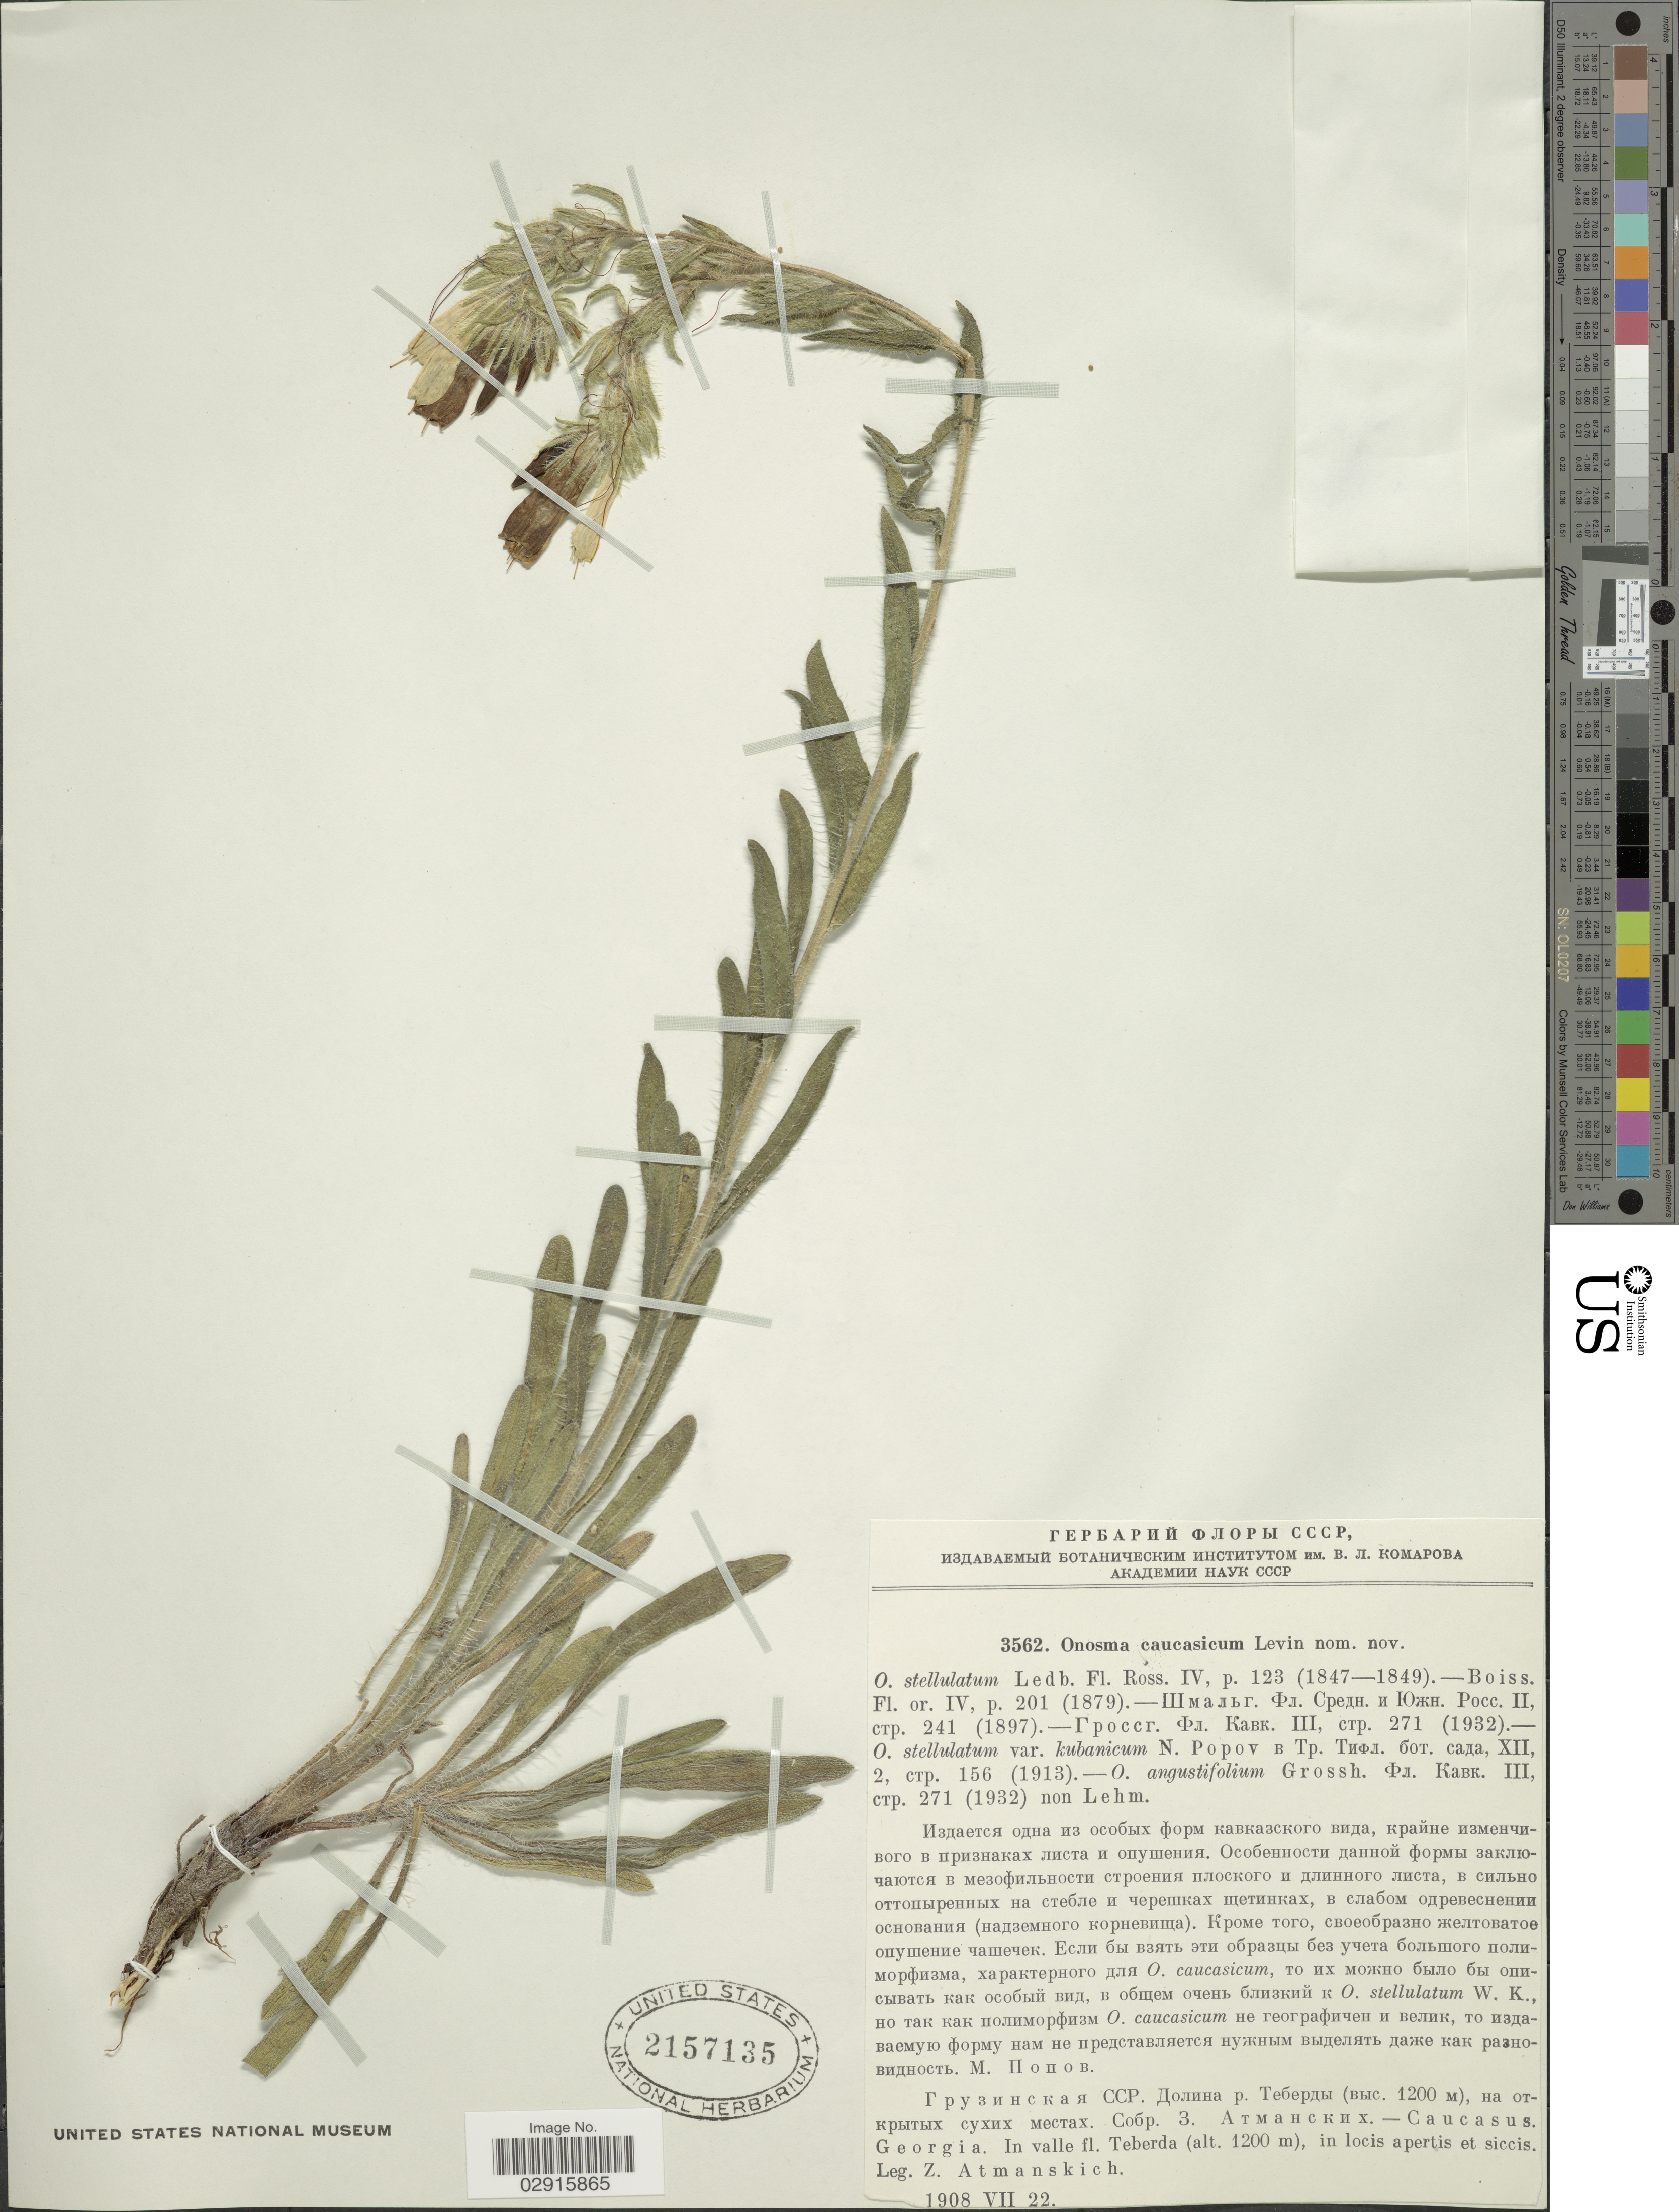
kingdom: Plantae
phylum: Tracheophyta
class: Magnoliopsida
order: Boraginales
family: Boraginaceae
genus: Onosma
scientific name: Onosma caucasica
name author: Levin ex M. Pop.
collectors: Z. Atmanskich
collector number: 3562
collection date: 1908-07-22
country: Georgia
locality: Caucasus, Georgia, In valle fl. Teberda.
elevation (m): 1200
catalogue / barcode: US 2157135